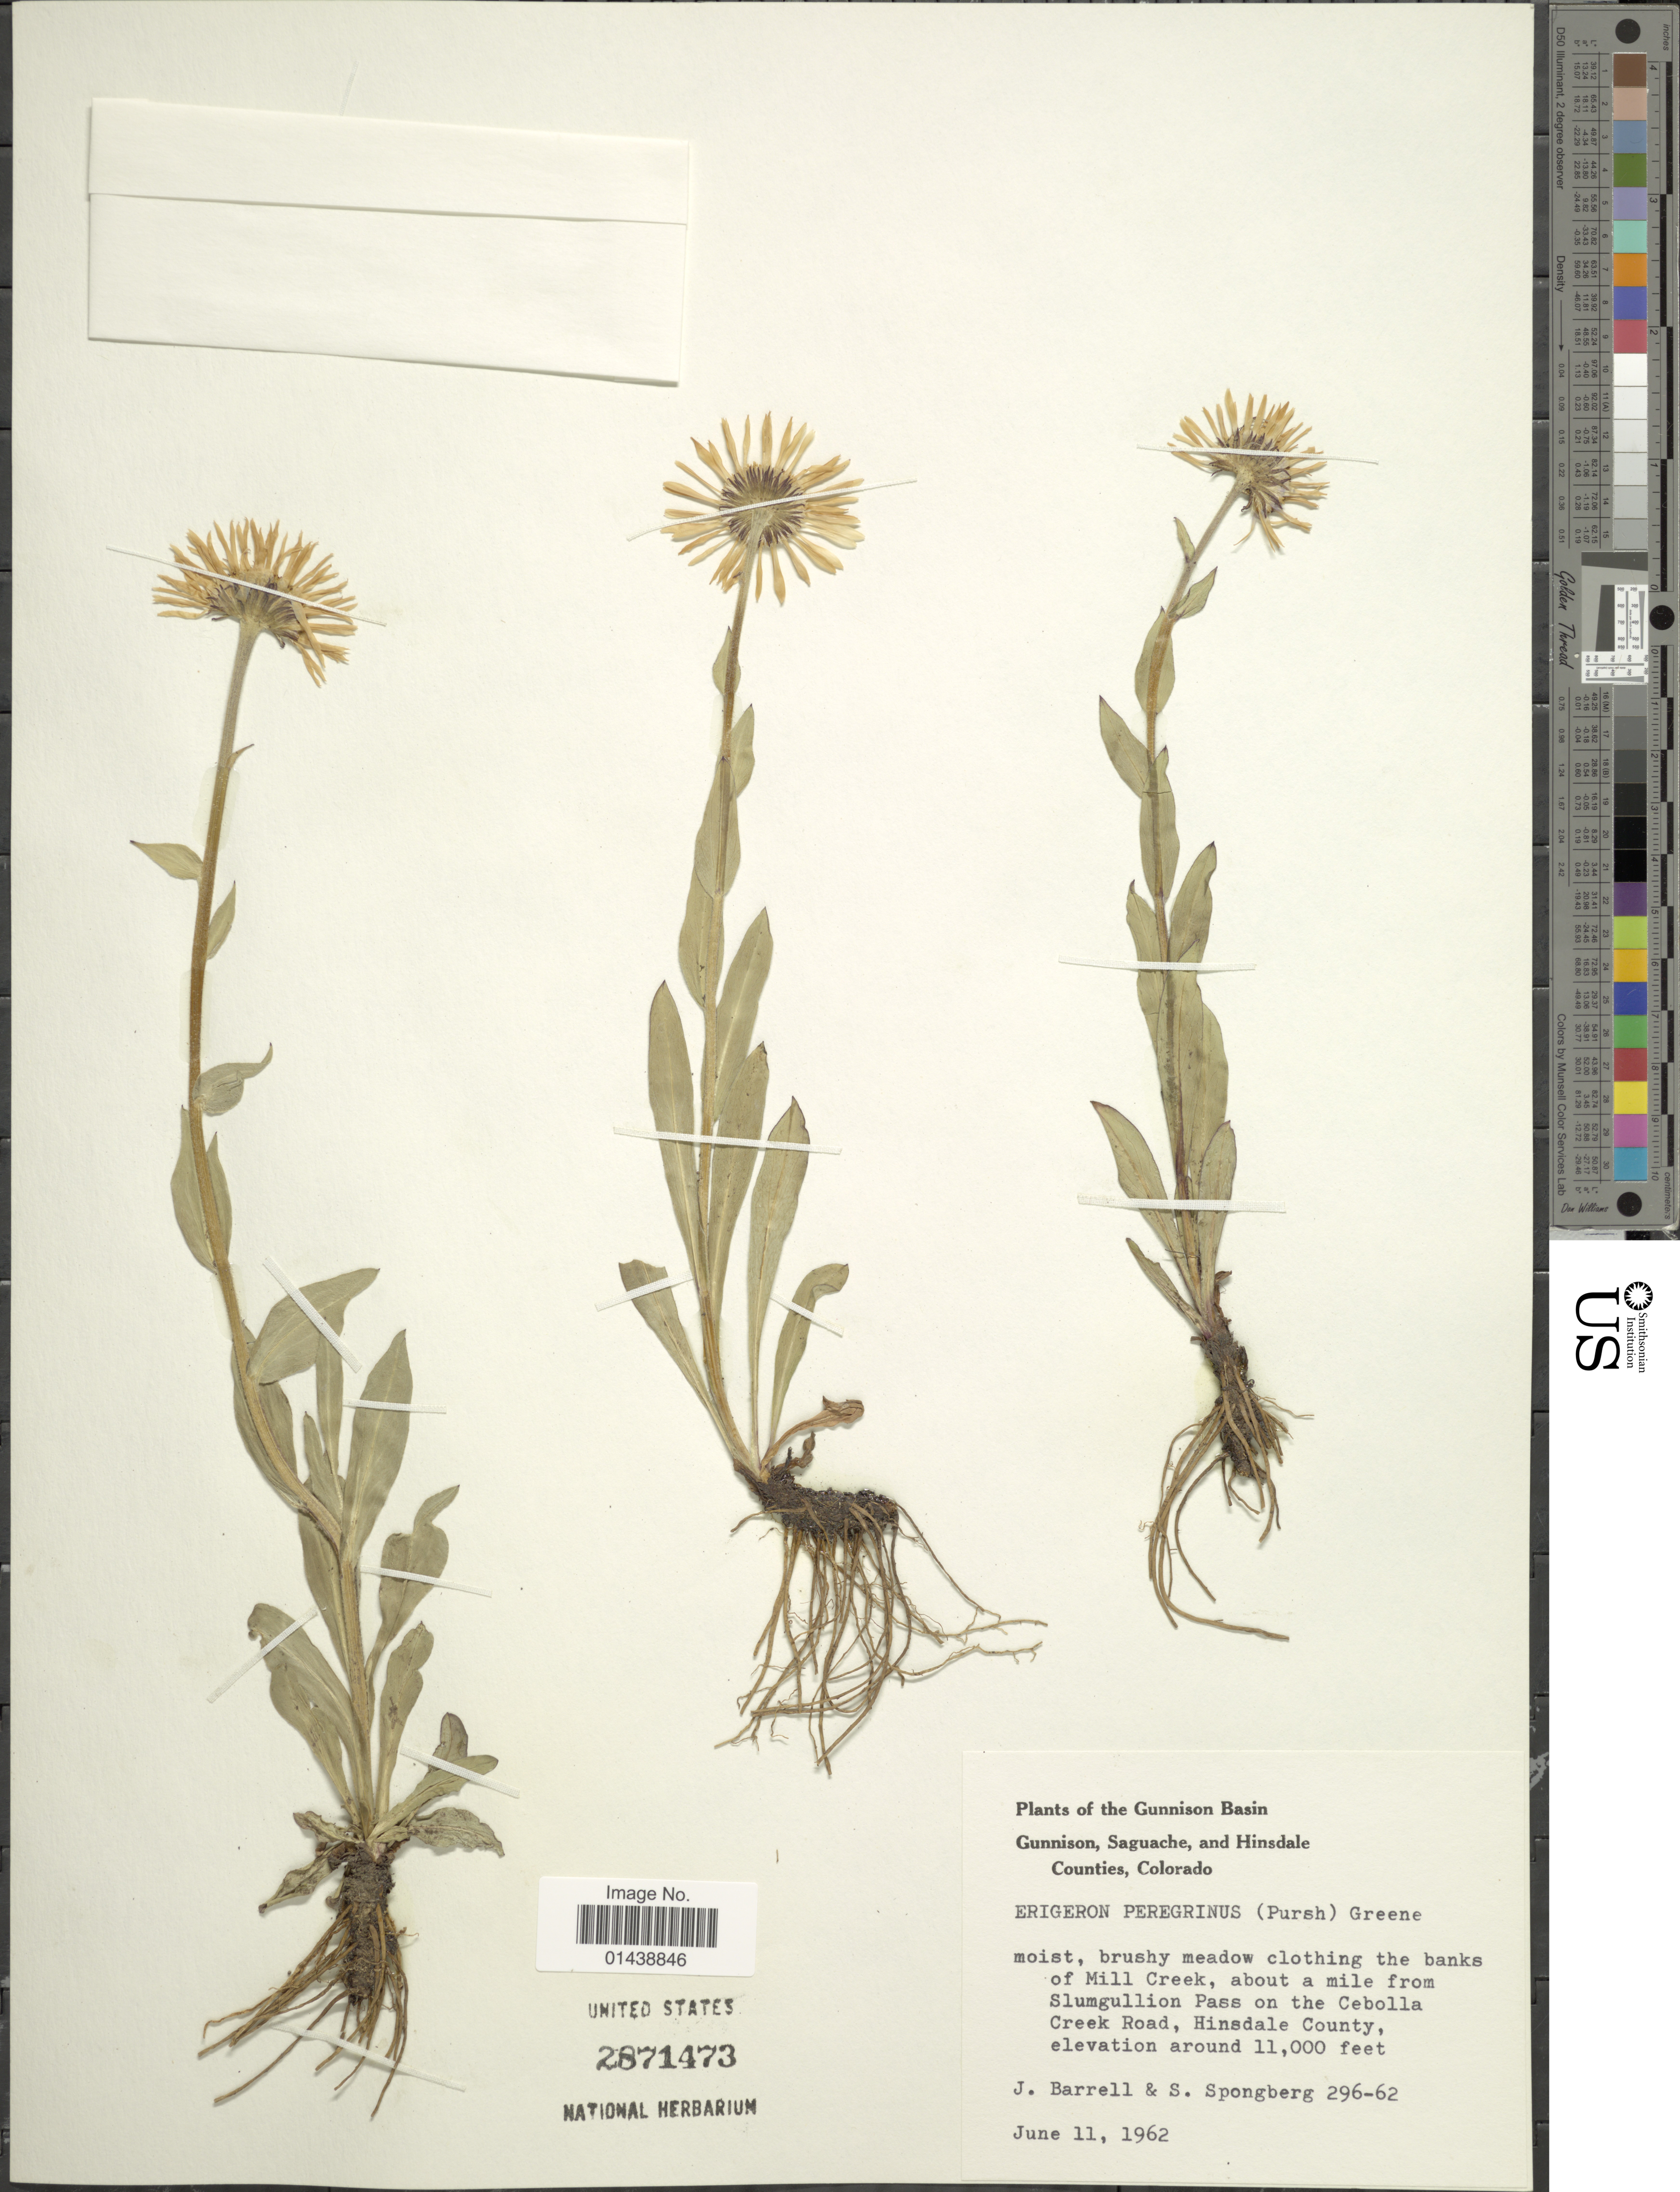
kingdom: Plantae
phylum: Tracheophyta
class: Magnoliopsida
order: Asterales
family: Asteraceae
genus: Erigeron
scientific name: Erigeron peregrinus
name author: (Banks ex Pursh) Greene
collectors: J. Barrell & S. A.Spongberg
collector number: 296-62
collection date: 1962-06-11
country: United States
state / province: Colorado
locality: Gunnison Basin. Mill Creek, about a mile from Slumgullion Pass on the Cebolla Creek Road, Hinsdale County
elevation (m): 3353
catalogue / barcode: US 2871473